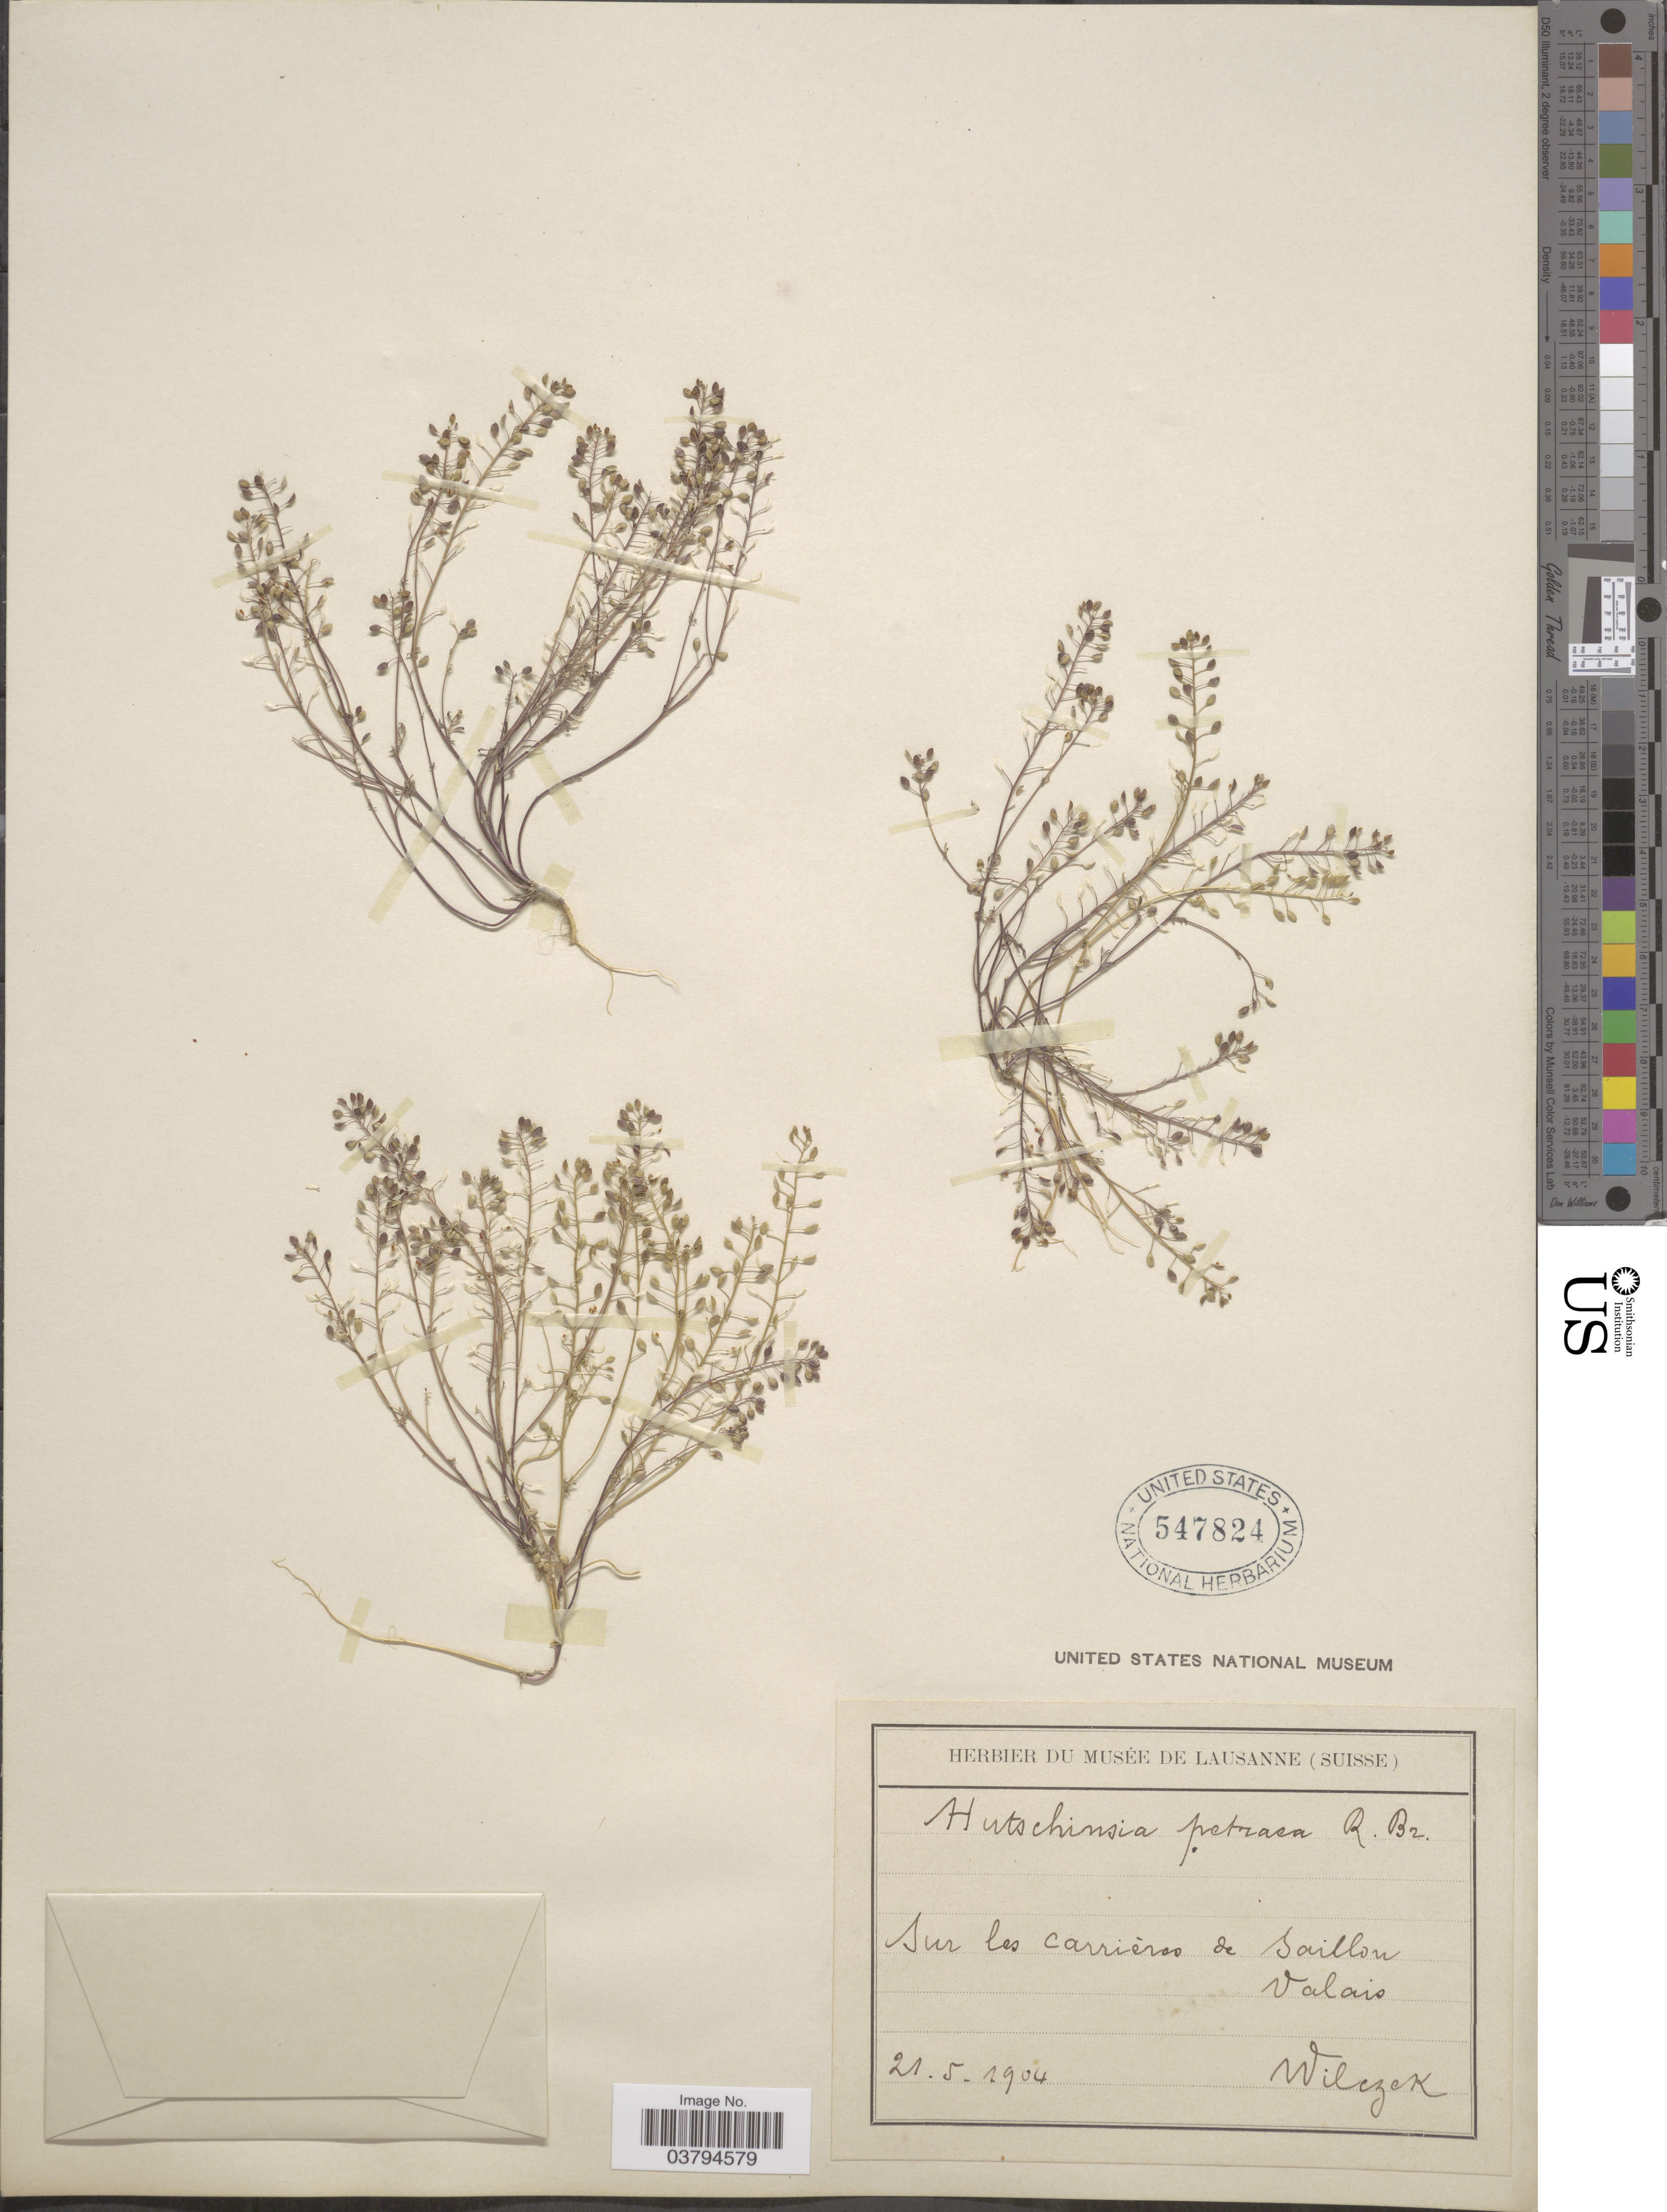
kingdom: Plantae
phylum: Tracheophyta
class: Magnoliopsida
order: Brassicales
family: Brassicaceae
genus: Hutchinsia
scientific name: Hutchinsia petraea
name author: W.T. Aiton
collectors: Wilczek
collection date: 1904-05-21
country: Switzerland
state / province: Valais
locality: Sur les carrieros de Saillon.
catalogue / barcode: US 547824